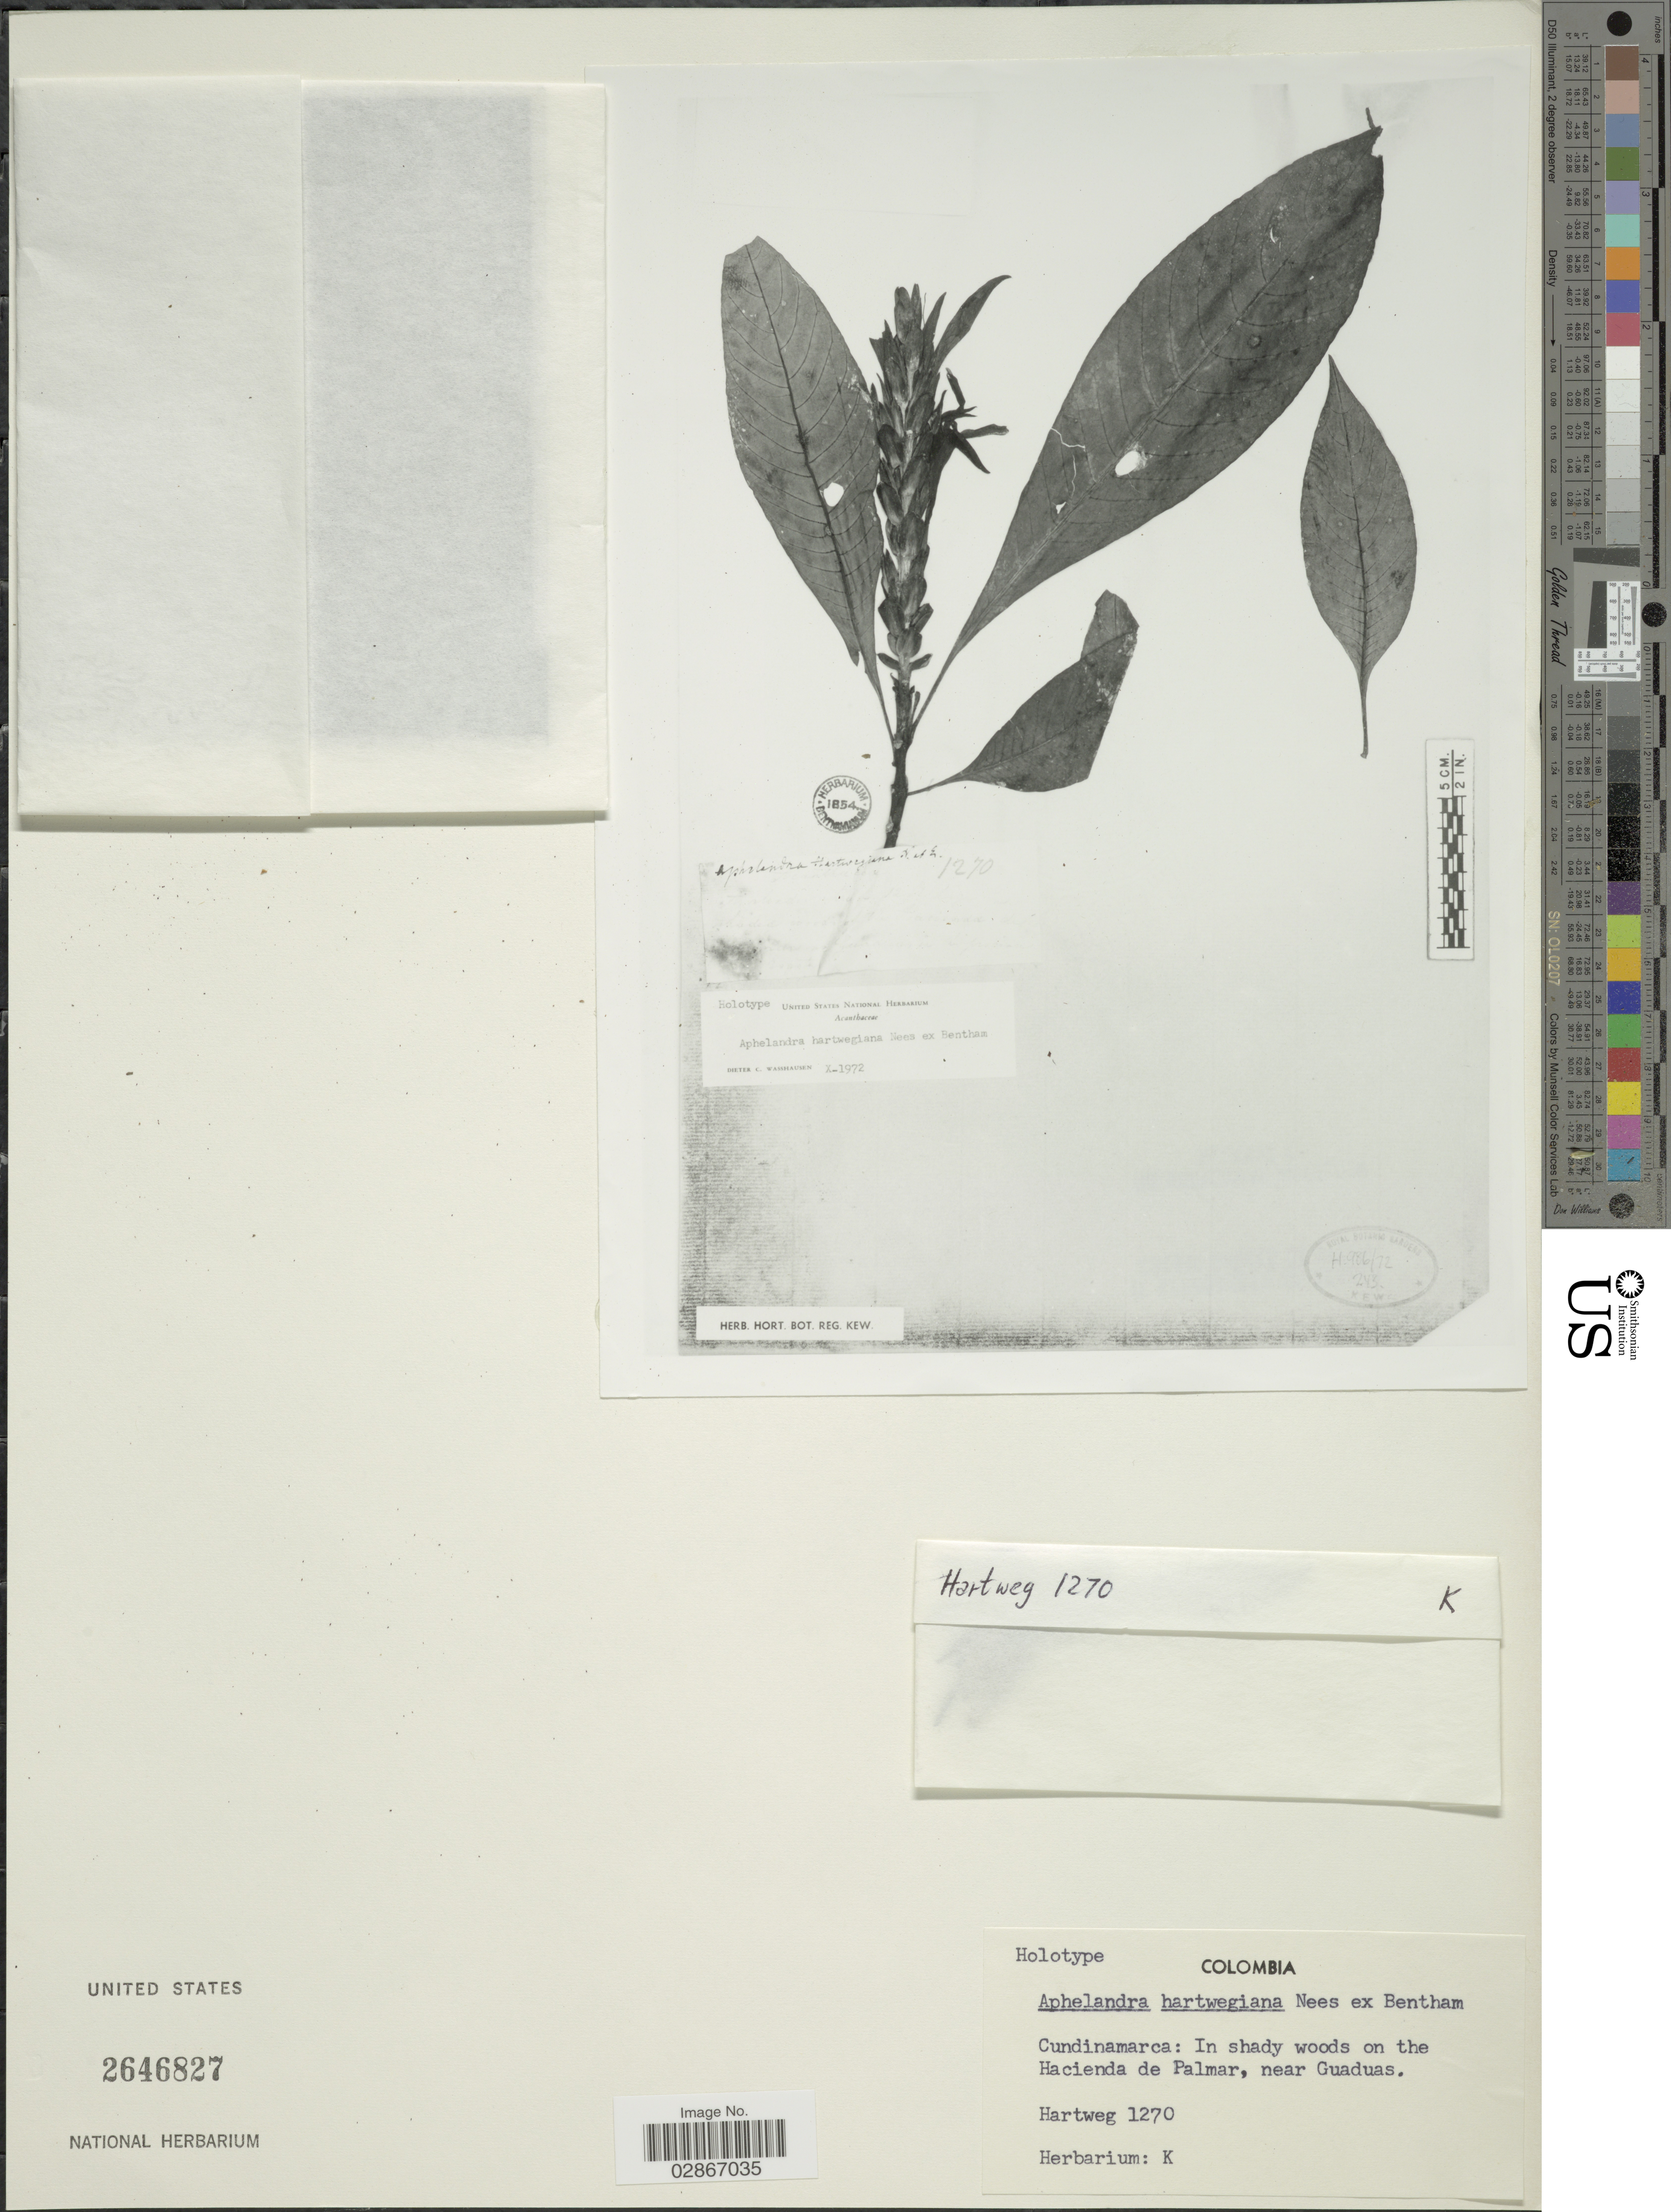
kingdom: Plantae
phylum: Tracheophyta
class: Magnoliopsida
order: Lamiales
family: Acanthaceae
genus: Aphelandra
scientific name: Aphelandra hartwegiana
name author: Nees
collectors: Hartweg, --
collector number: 1270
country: Colombia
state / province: Cundinamarca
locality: In shady woods on the Hacienda de Palmar, near Guaduas.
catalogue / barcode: US 2646827